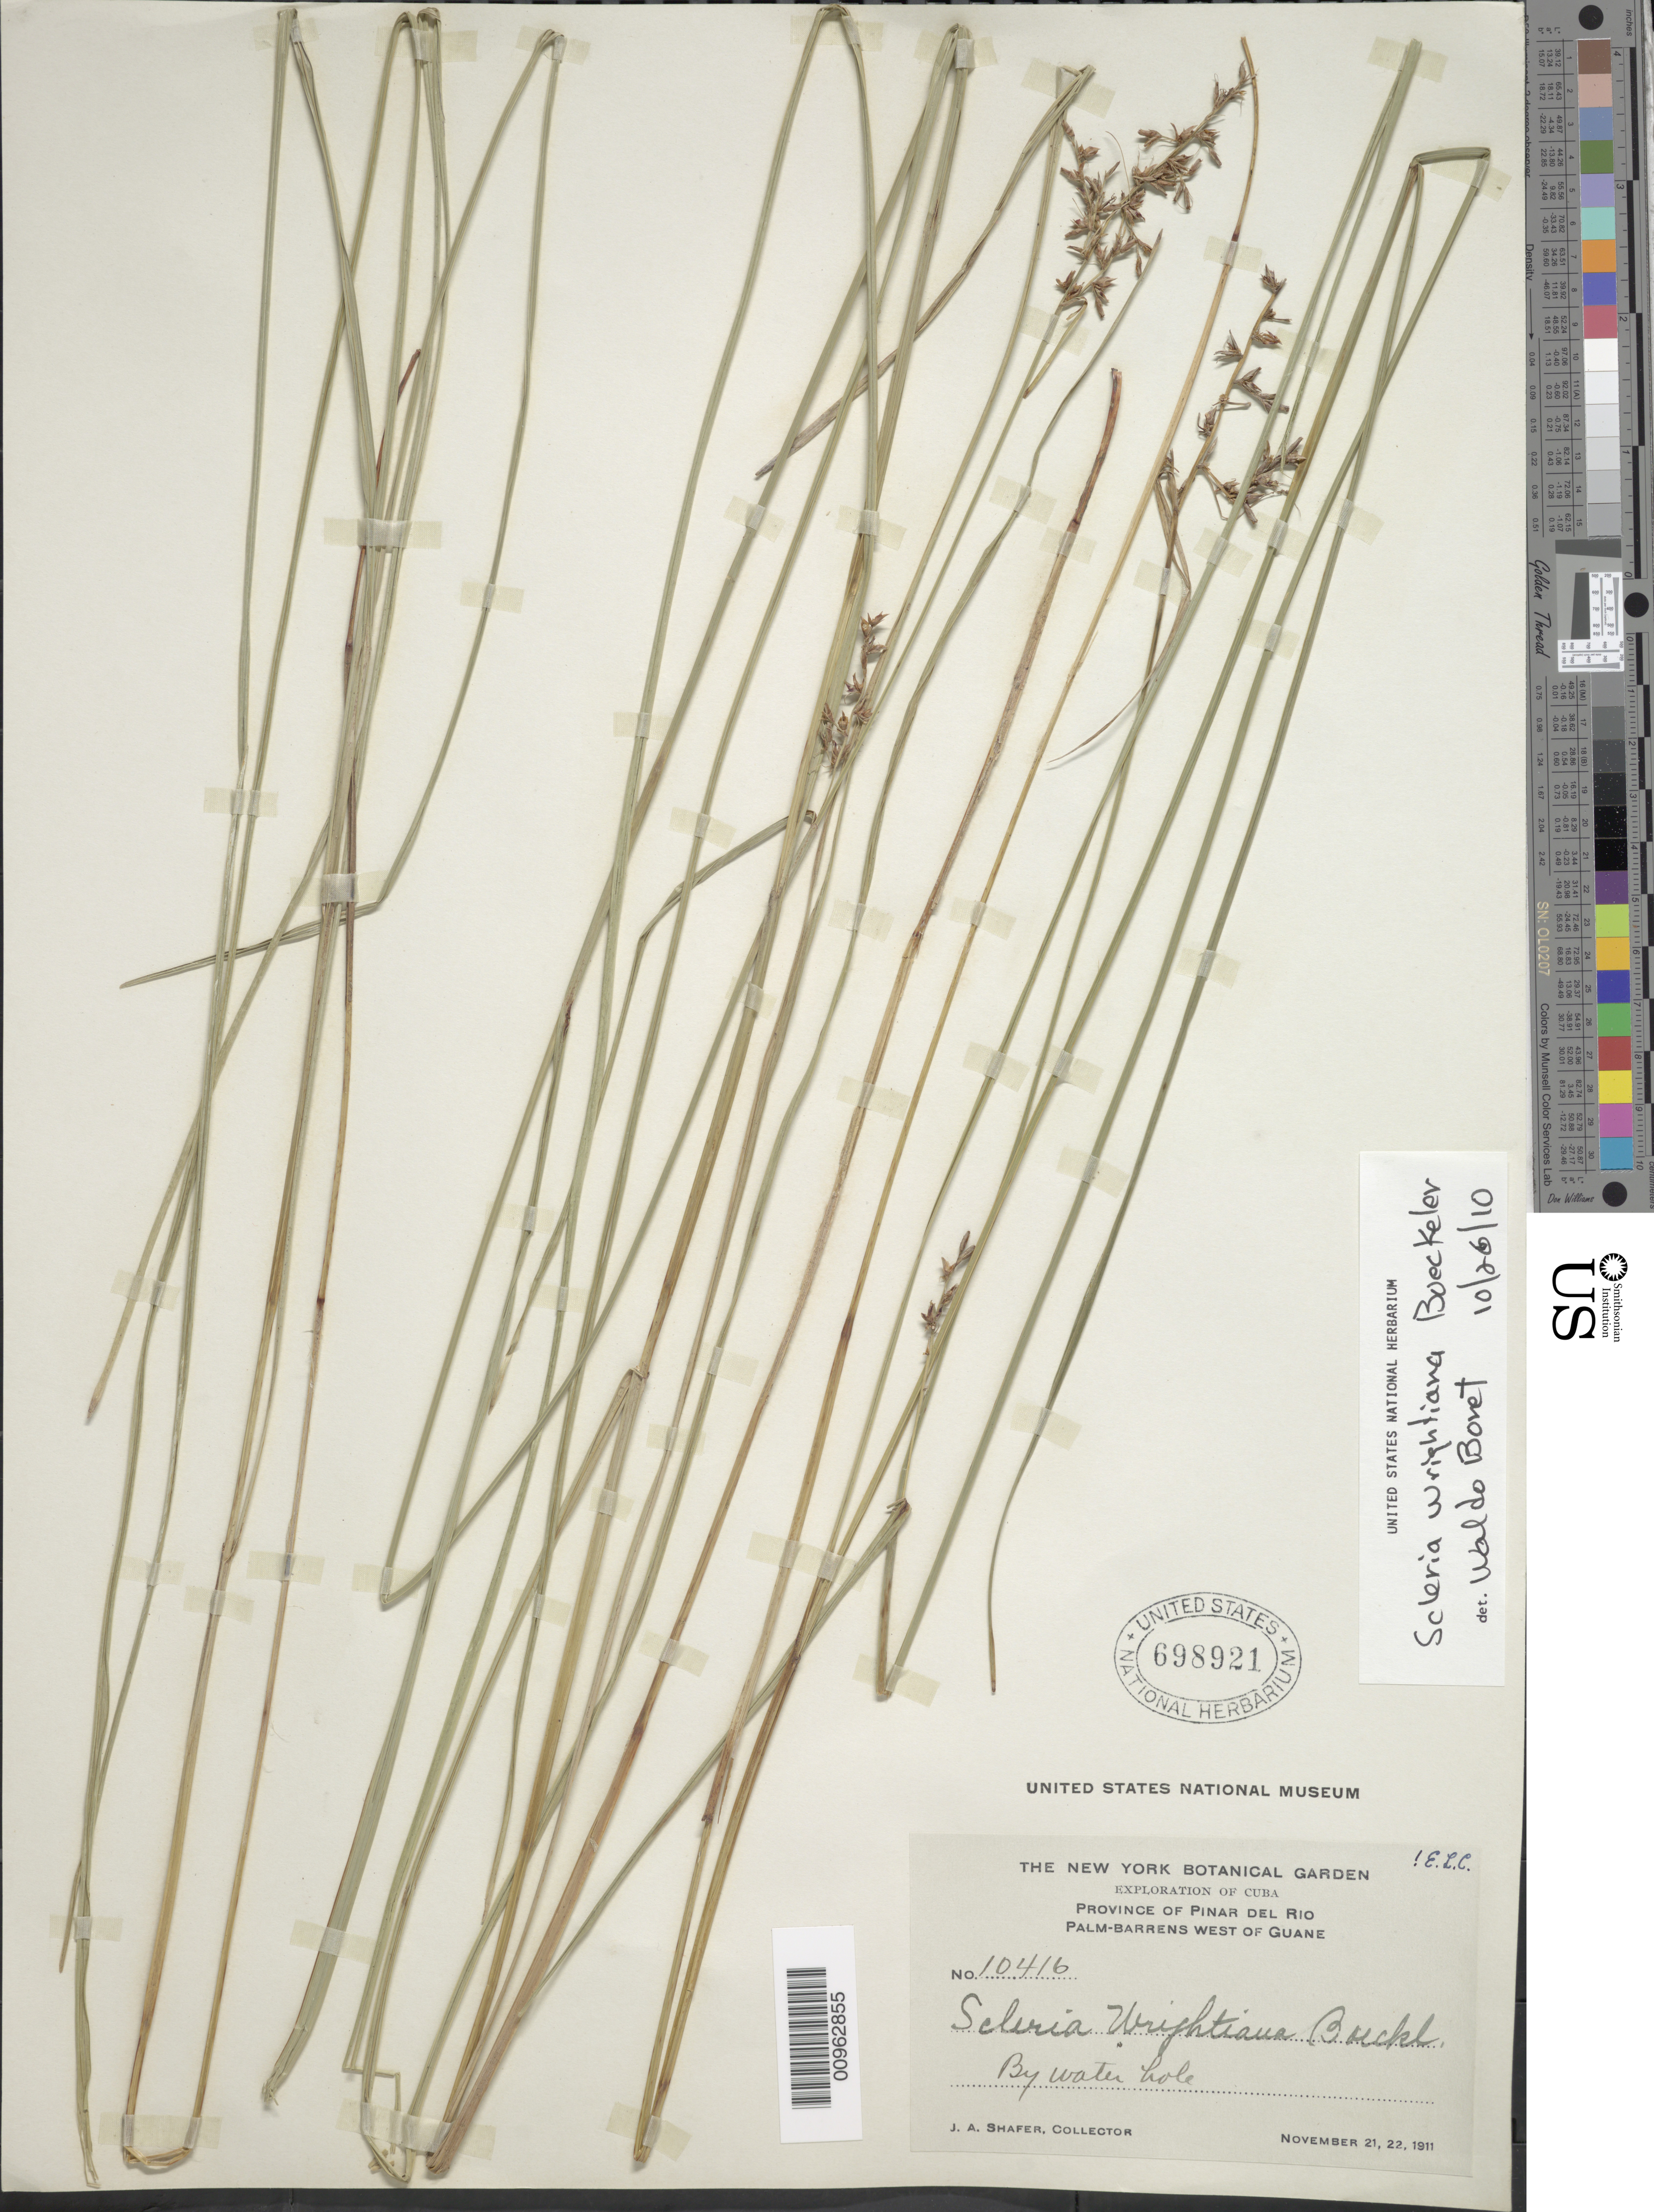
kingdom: Plantae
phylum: Tracheophyta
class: Liliopsida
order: Poales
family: Cyperaceae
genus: Scleria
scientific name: Scleria wrightiana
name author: Boeckeler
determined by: Core, E. L.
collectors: J. A. Shafer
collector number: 10416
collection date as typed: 21 Nov 1911 to 22 Nov 1911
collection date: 1911-11-21/1911-11-22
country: Cuba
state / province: Pinar del Rio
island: Cuba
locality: W of Guane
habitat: By water hole in palm-barrens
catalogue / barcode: US 698921